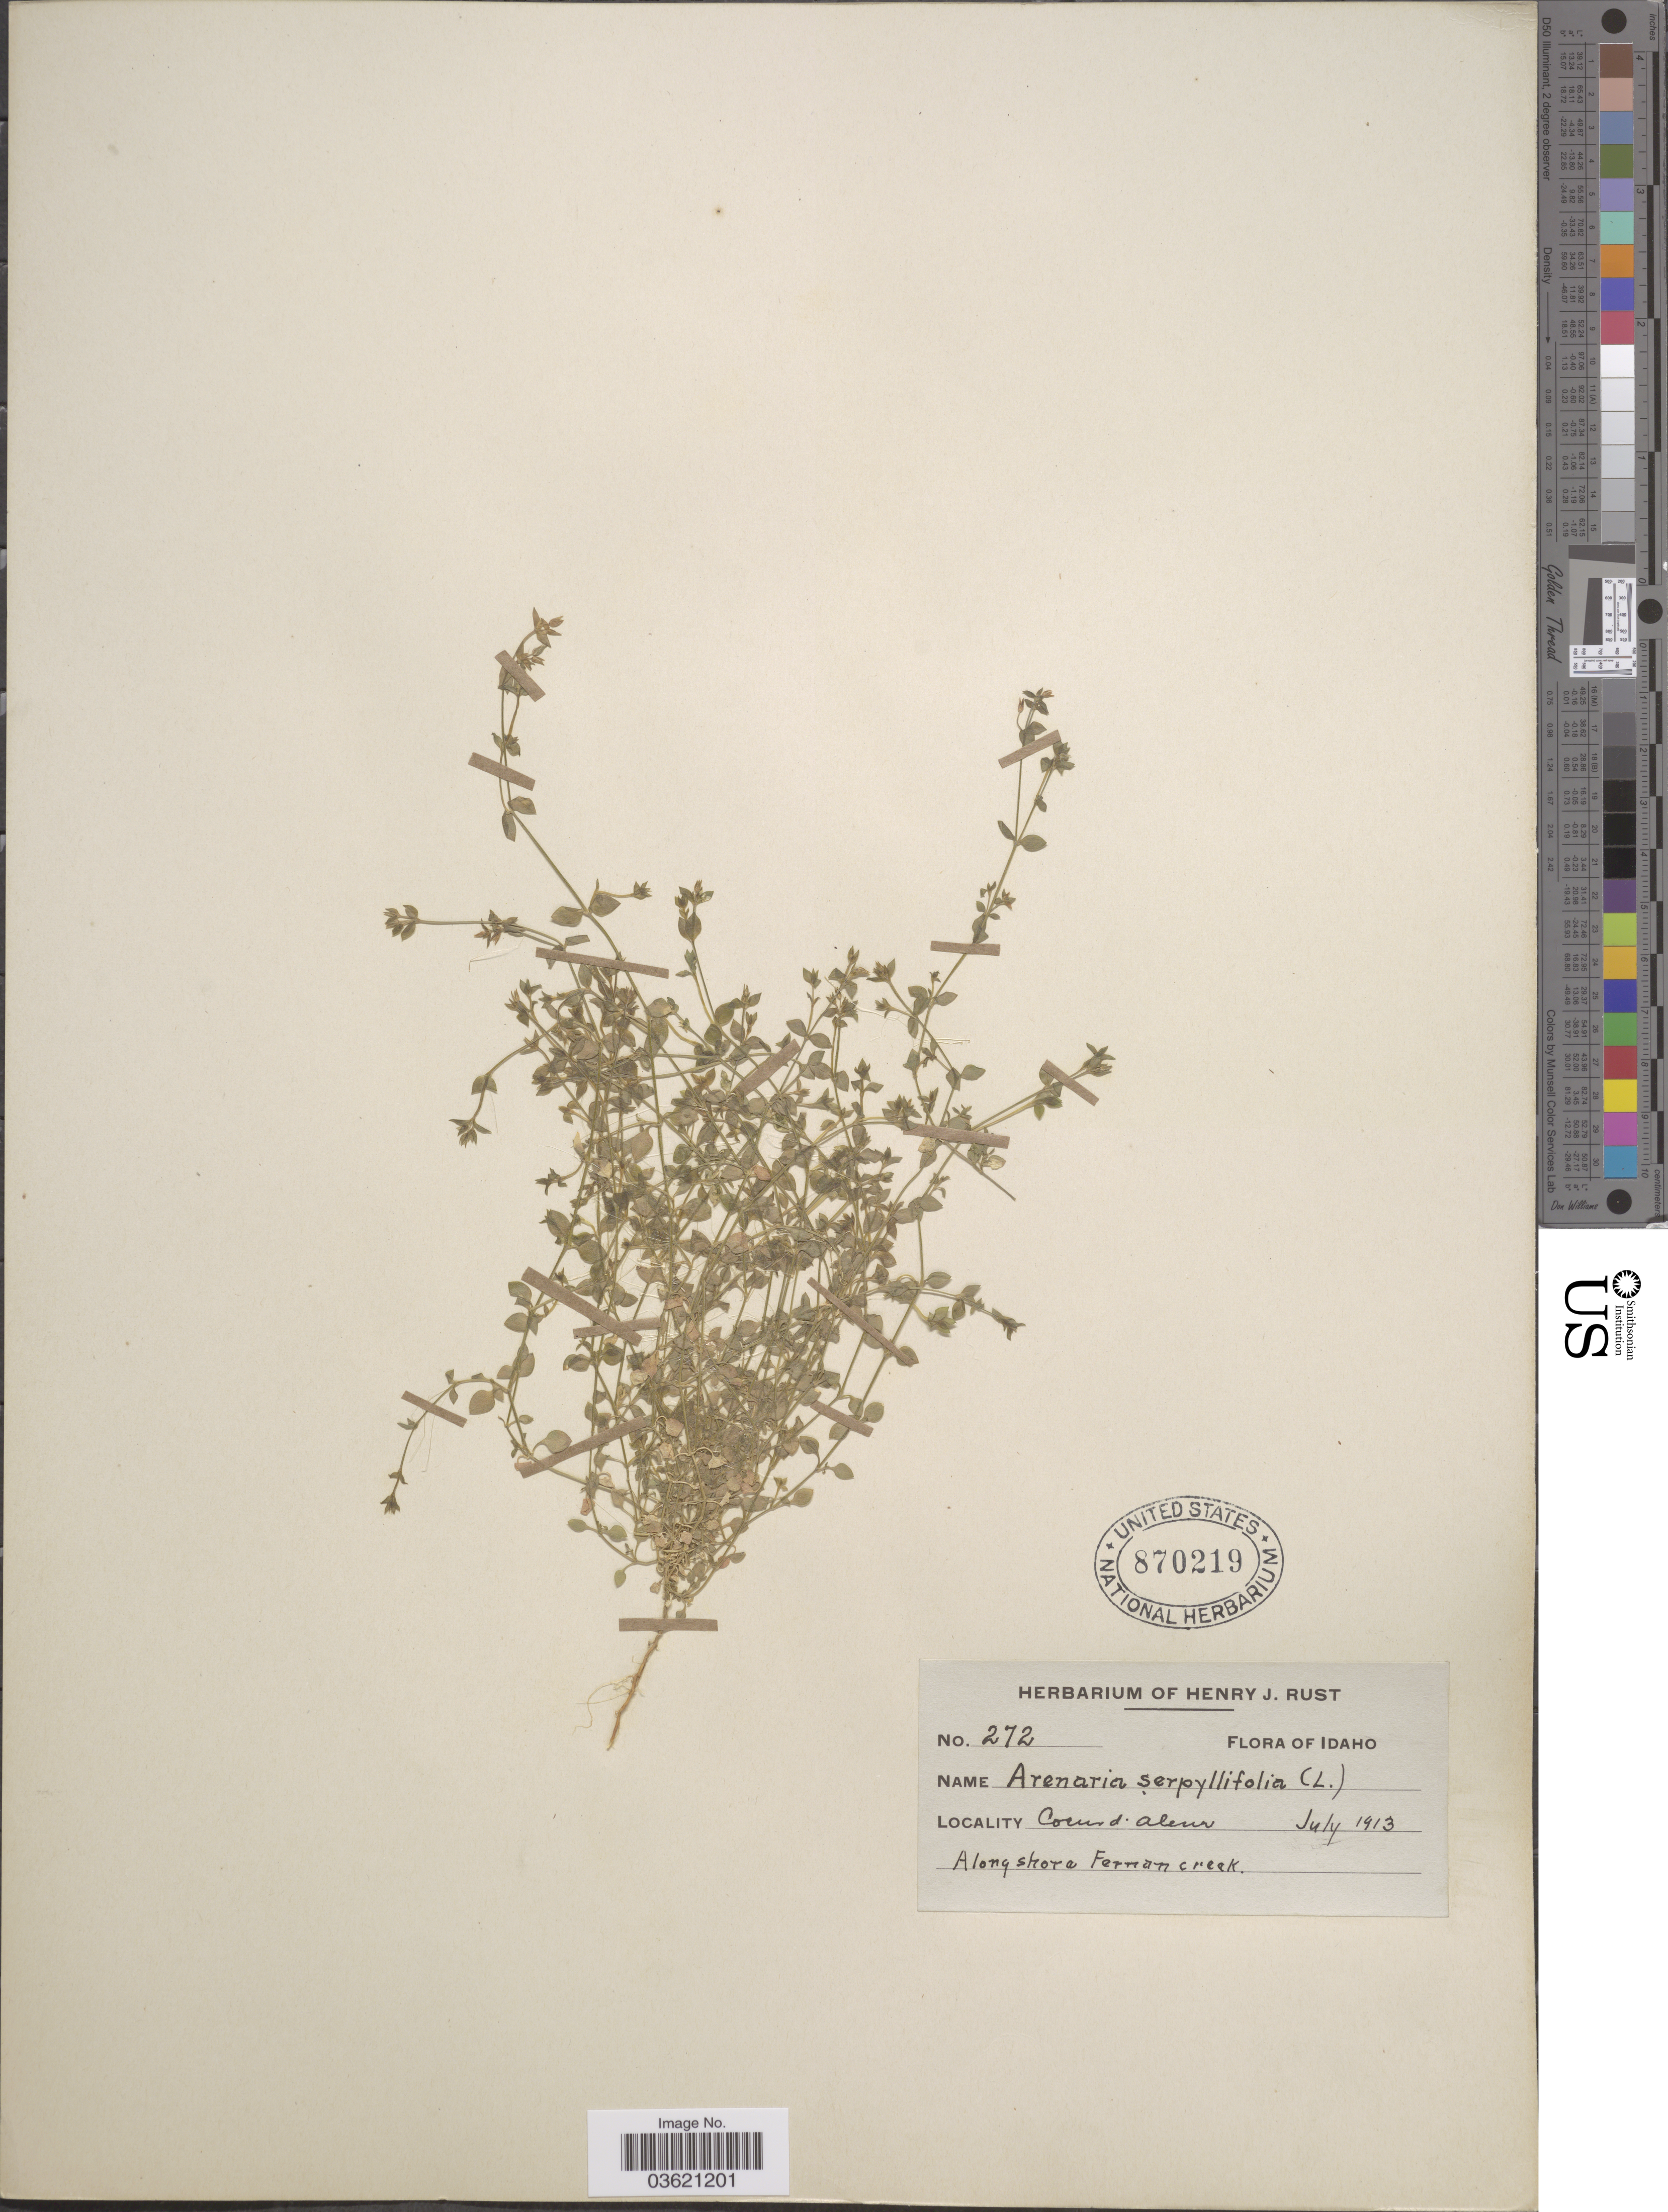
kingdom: Plantae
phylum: Tracheophyta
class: Magnoliopsida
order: Caryophyllales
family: Caryophyllaceae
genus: Arenaria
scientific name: Arenaria serpyllifolia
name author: L.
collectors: ex herb. Henry J. Rust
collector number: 272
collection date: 1913-07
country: United States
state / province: Idaho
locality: Coeur d'Alene. Along shore Fernan creek.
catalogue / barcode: US 870219